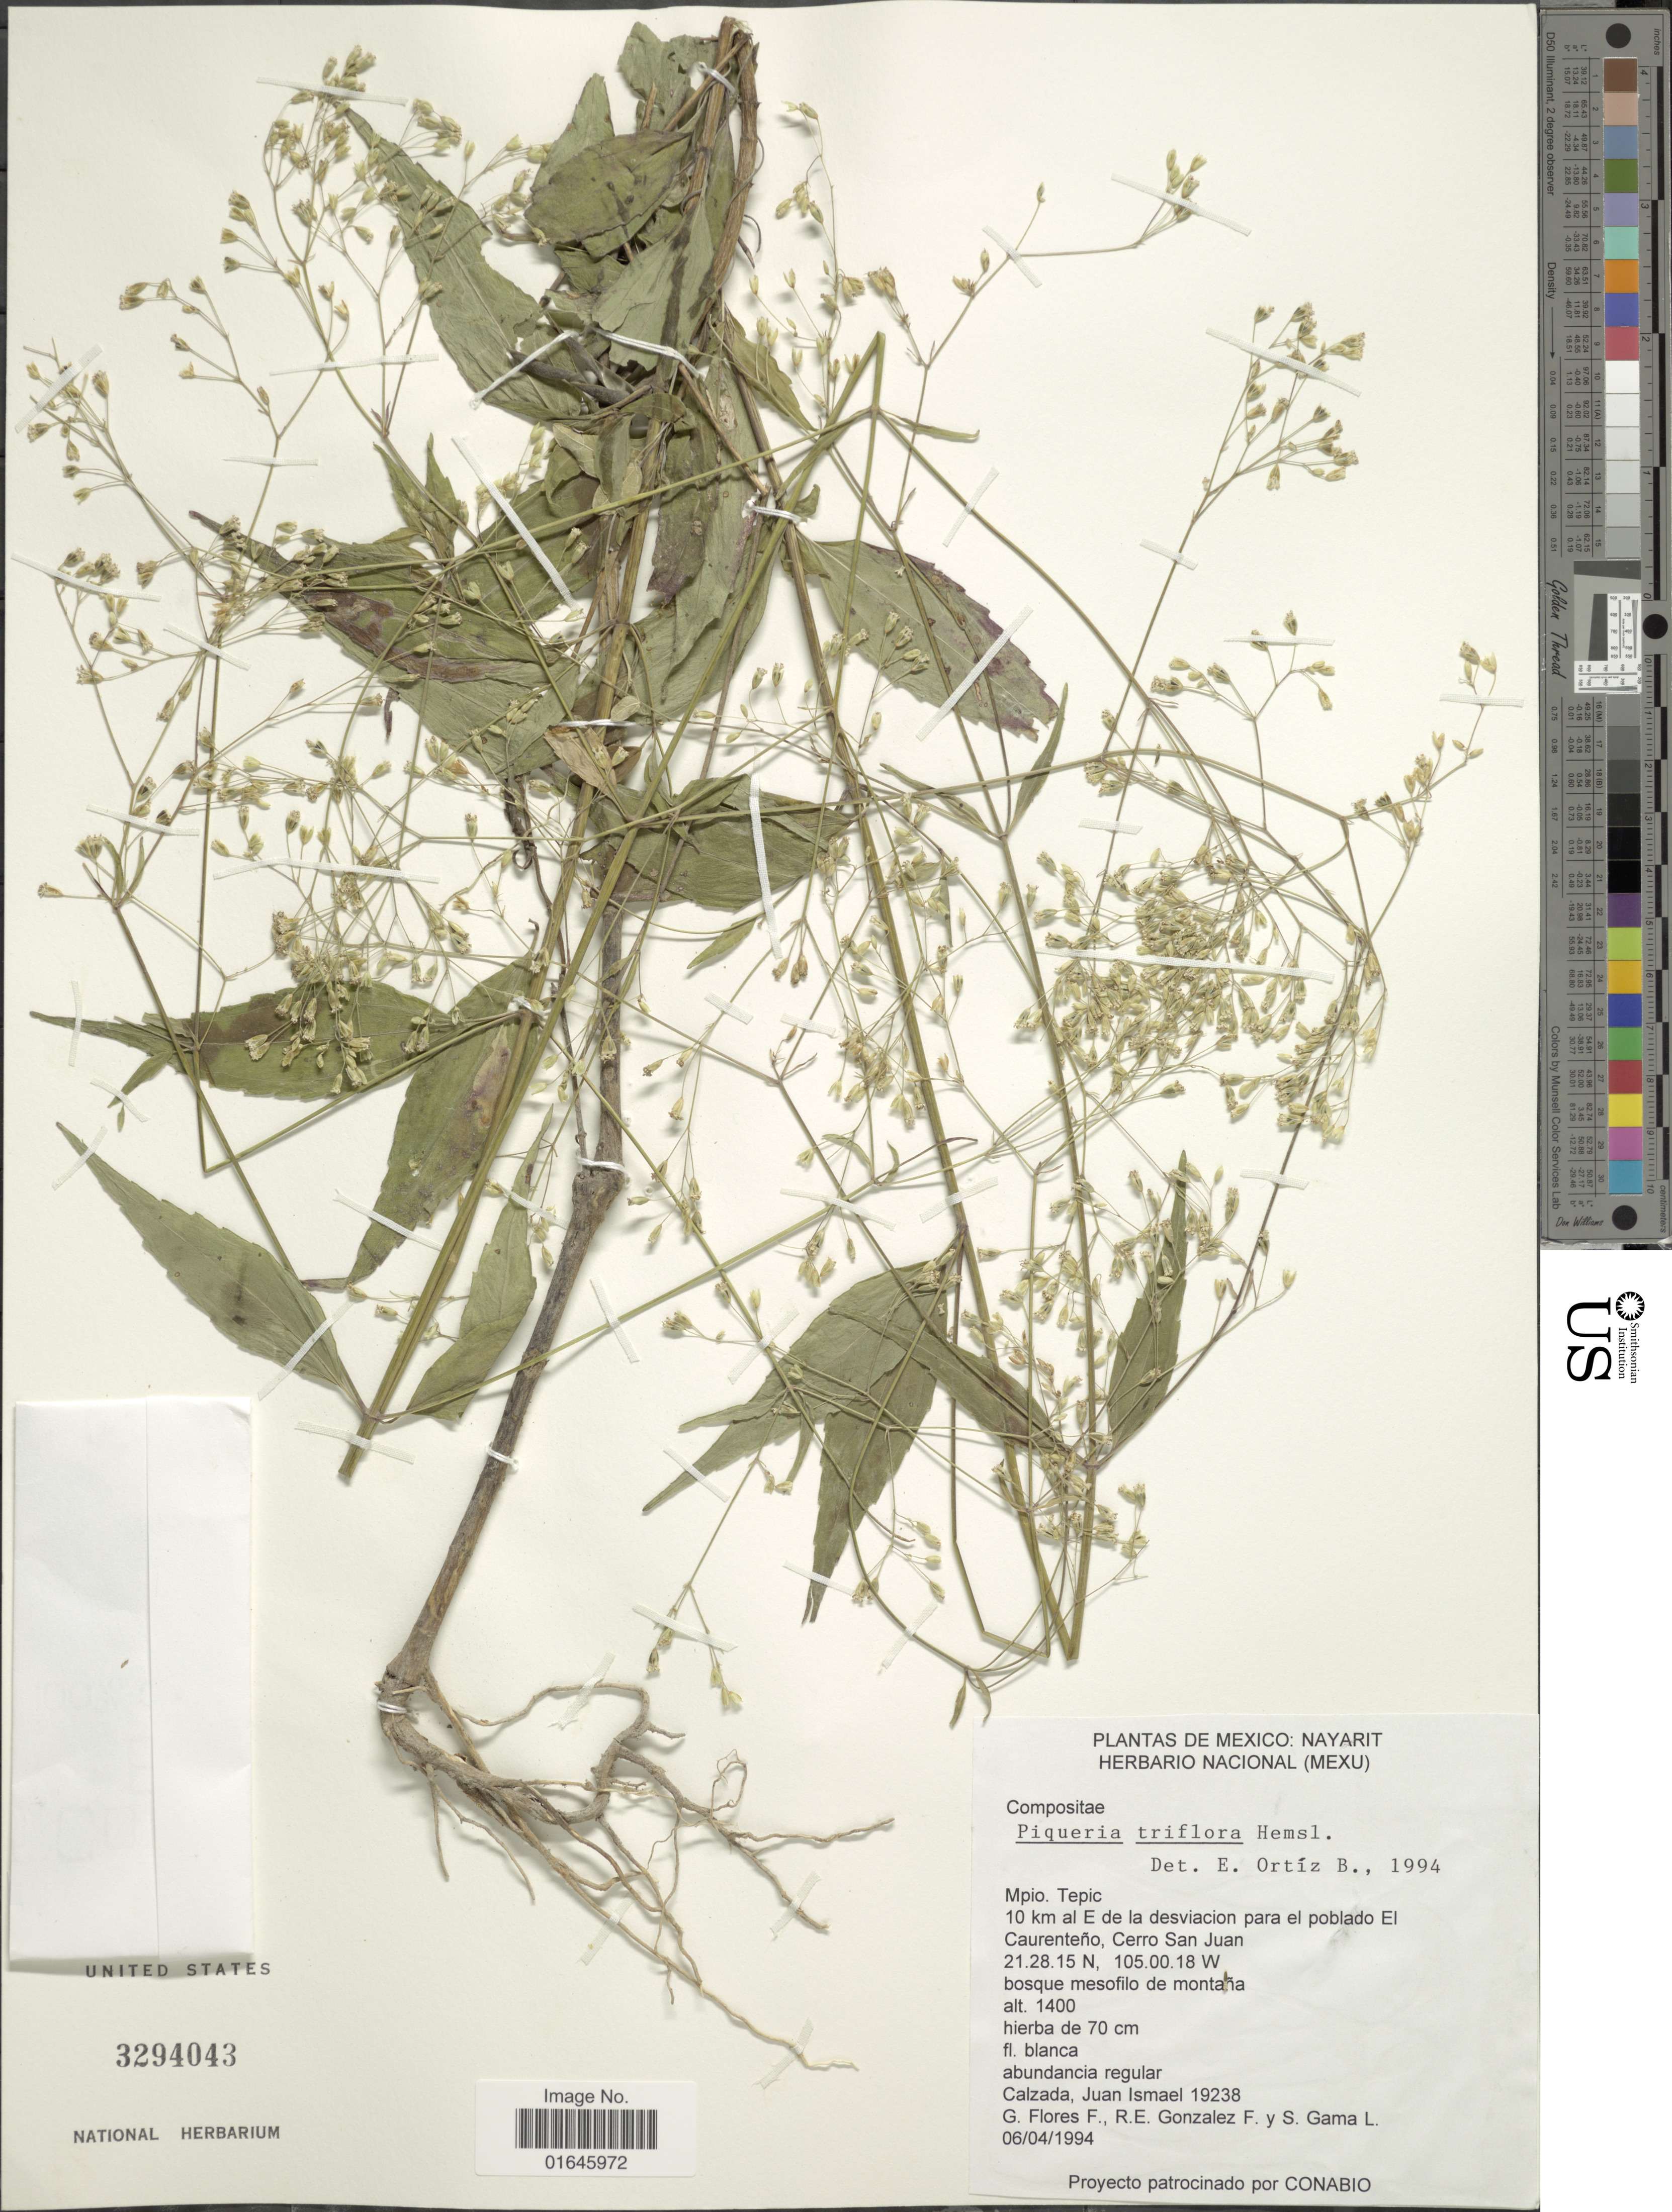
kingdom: Plantae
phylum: Tracheophyta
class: Magnoliopsida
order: Asterales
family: Asteraceae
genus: Piqueria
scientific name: Piqueria triflora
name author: Hemsl. in Godman &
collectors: J. I. Calzada, G. Flores F., R. E. Gonzalez F. & S. Gama López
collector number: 19238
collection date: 1994-04-06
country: Mexico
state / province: Nayarit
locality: Mpio. Tepic, 10 km al E de la desviacion para el poblado El Caurenteño, Cerro San Juan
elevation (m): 1400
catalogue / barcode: US 2394043